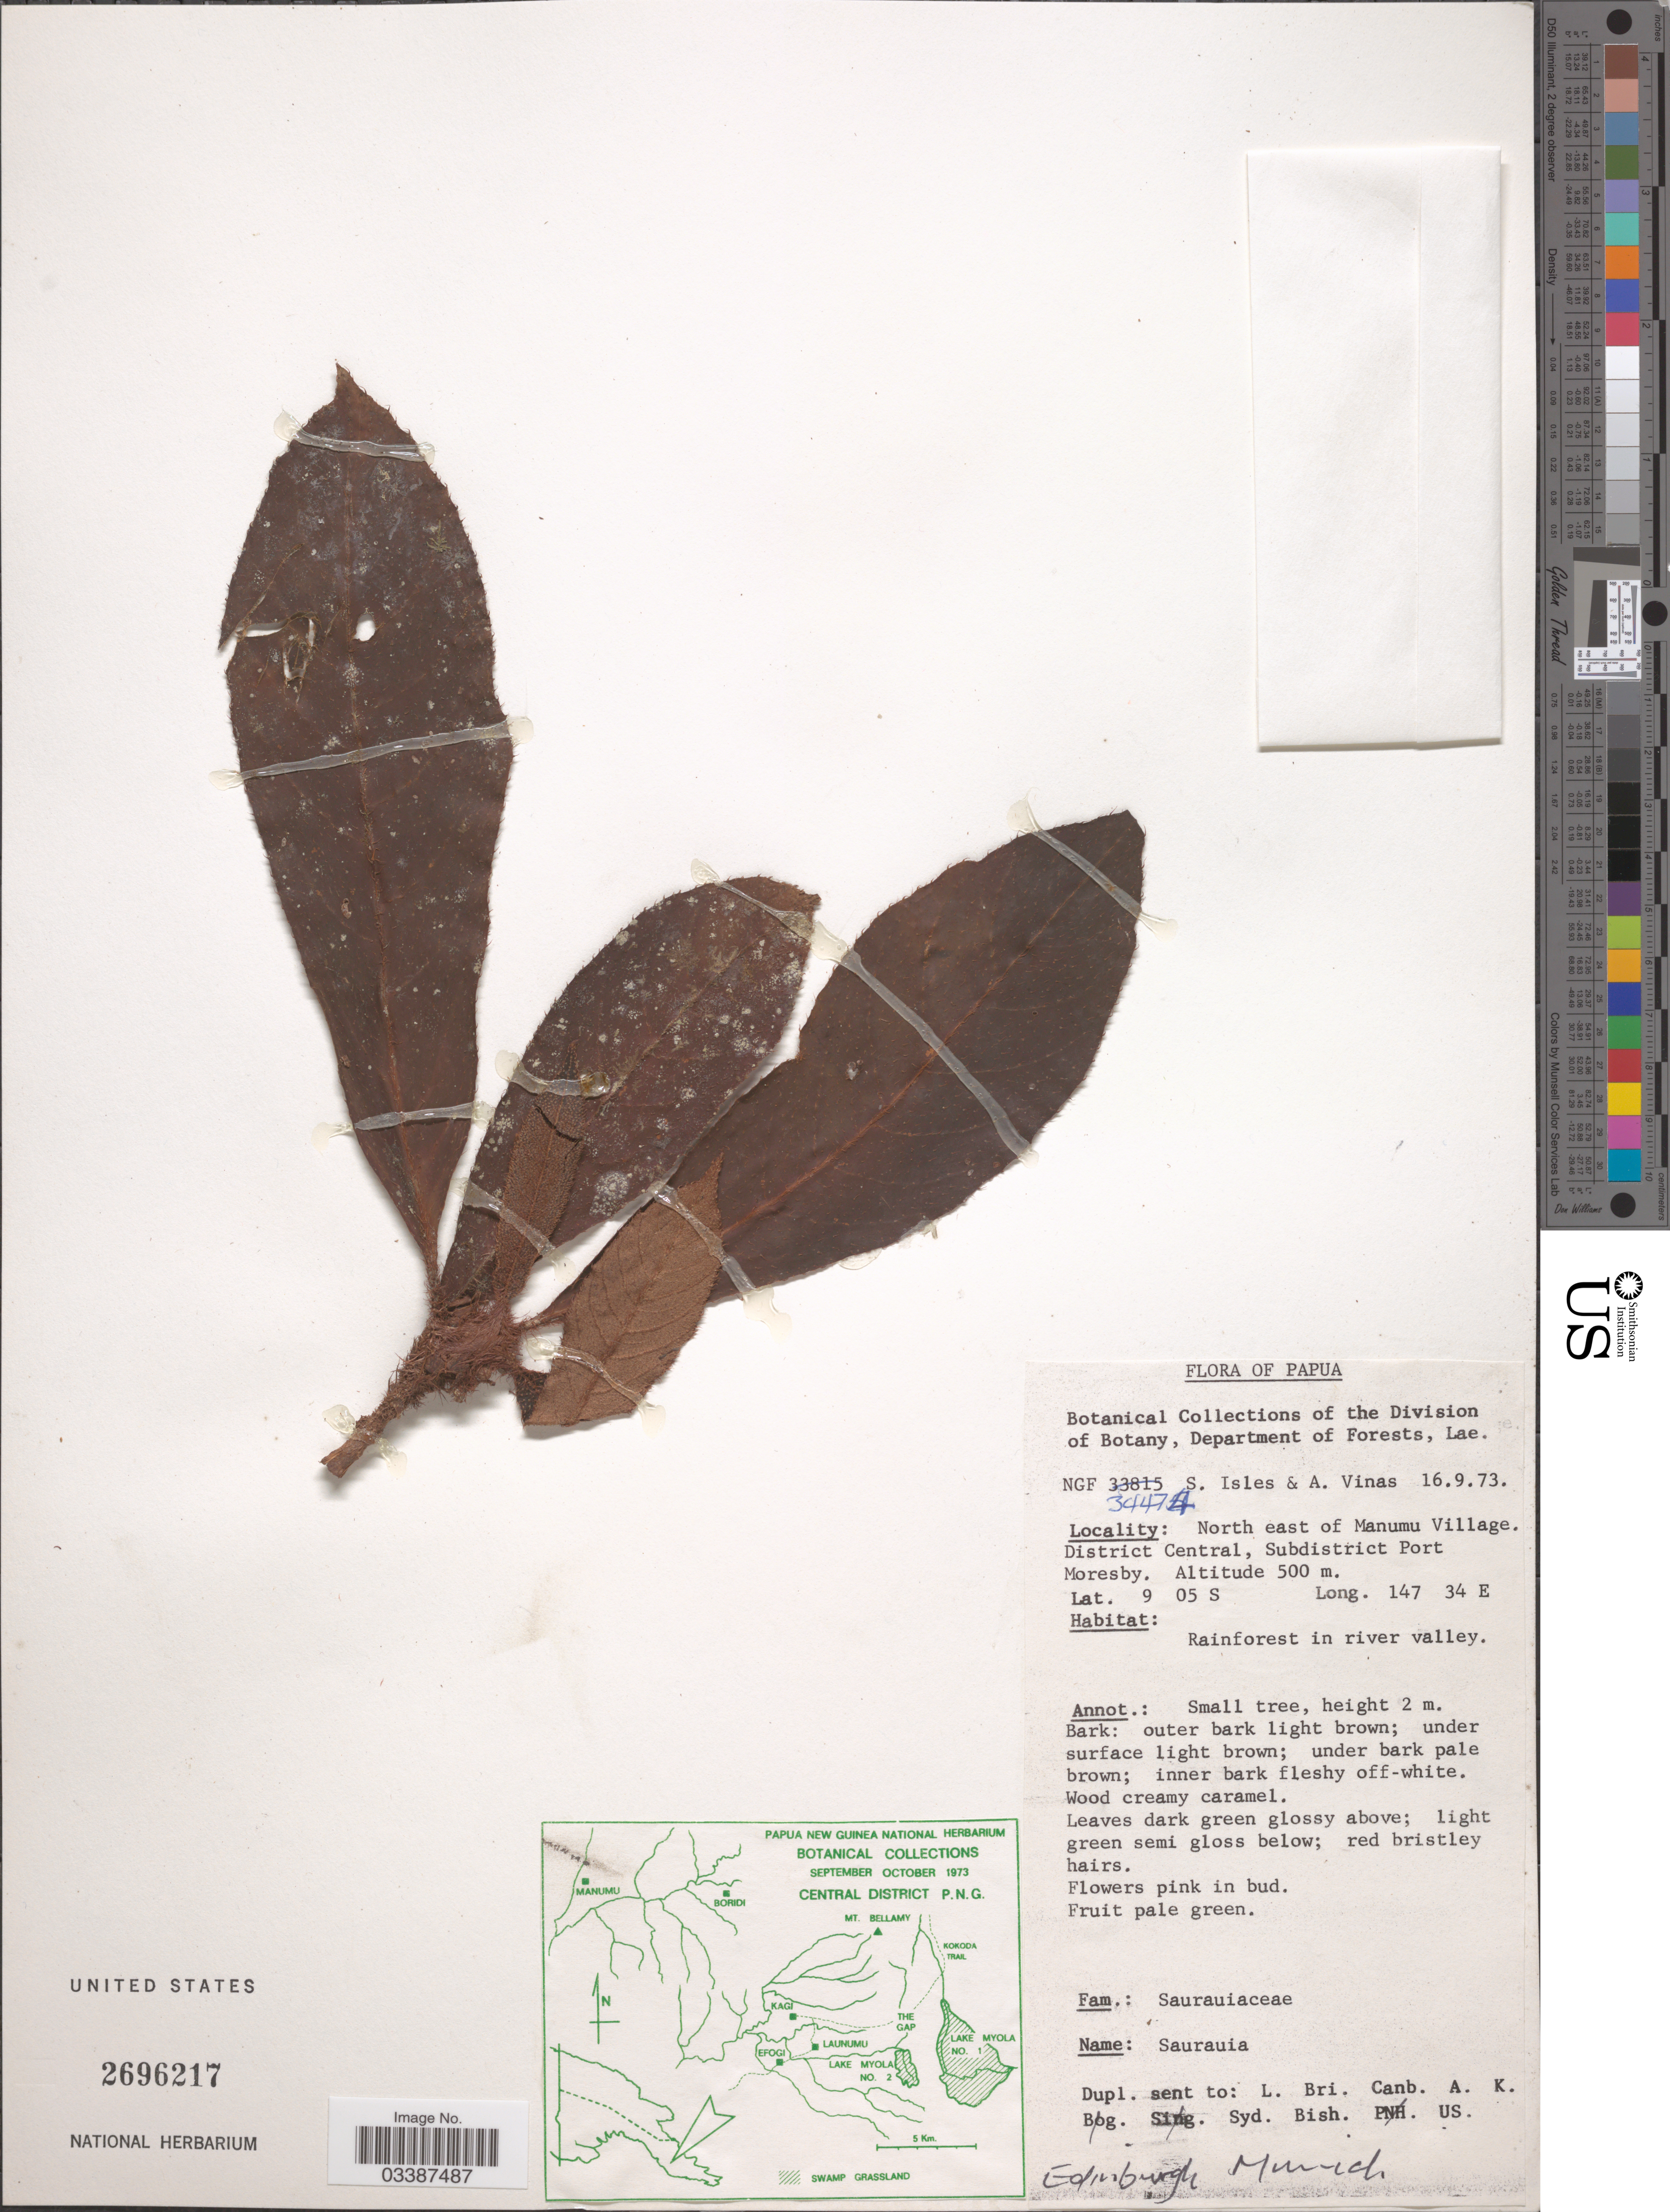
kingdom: Plantae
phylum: Tracheophyta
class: Magnoliopsida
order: Ericales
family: Actinidiaceae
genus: Saurauia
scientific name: Saurauia sp.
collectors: S. Isles & A. Vinas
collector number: NGF 34474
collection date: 1973-09-16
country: Papua New Guinea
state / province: Central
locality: Papua. North east of Manumu Village. District Central, Subdistrict Port Moresby. Rainforest in river valley.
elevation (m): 500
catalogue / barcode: US 2696217